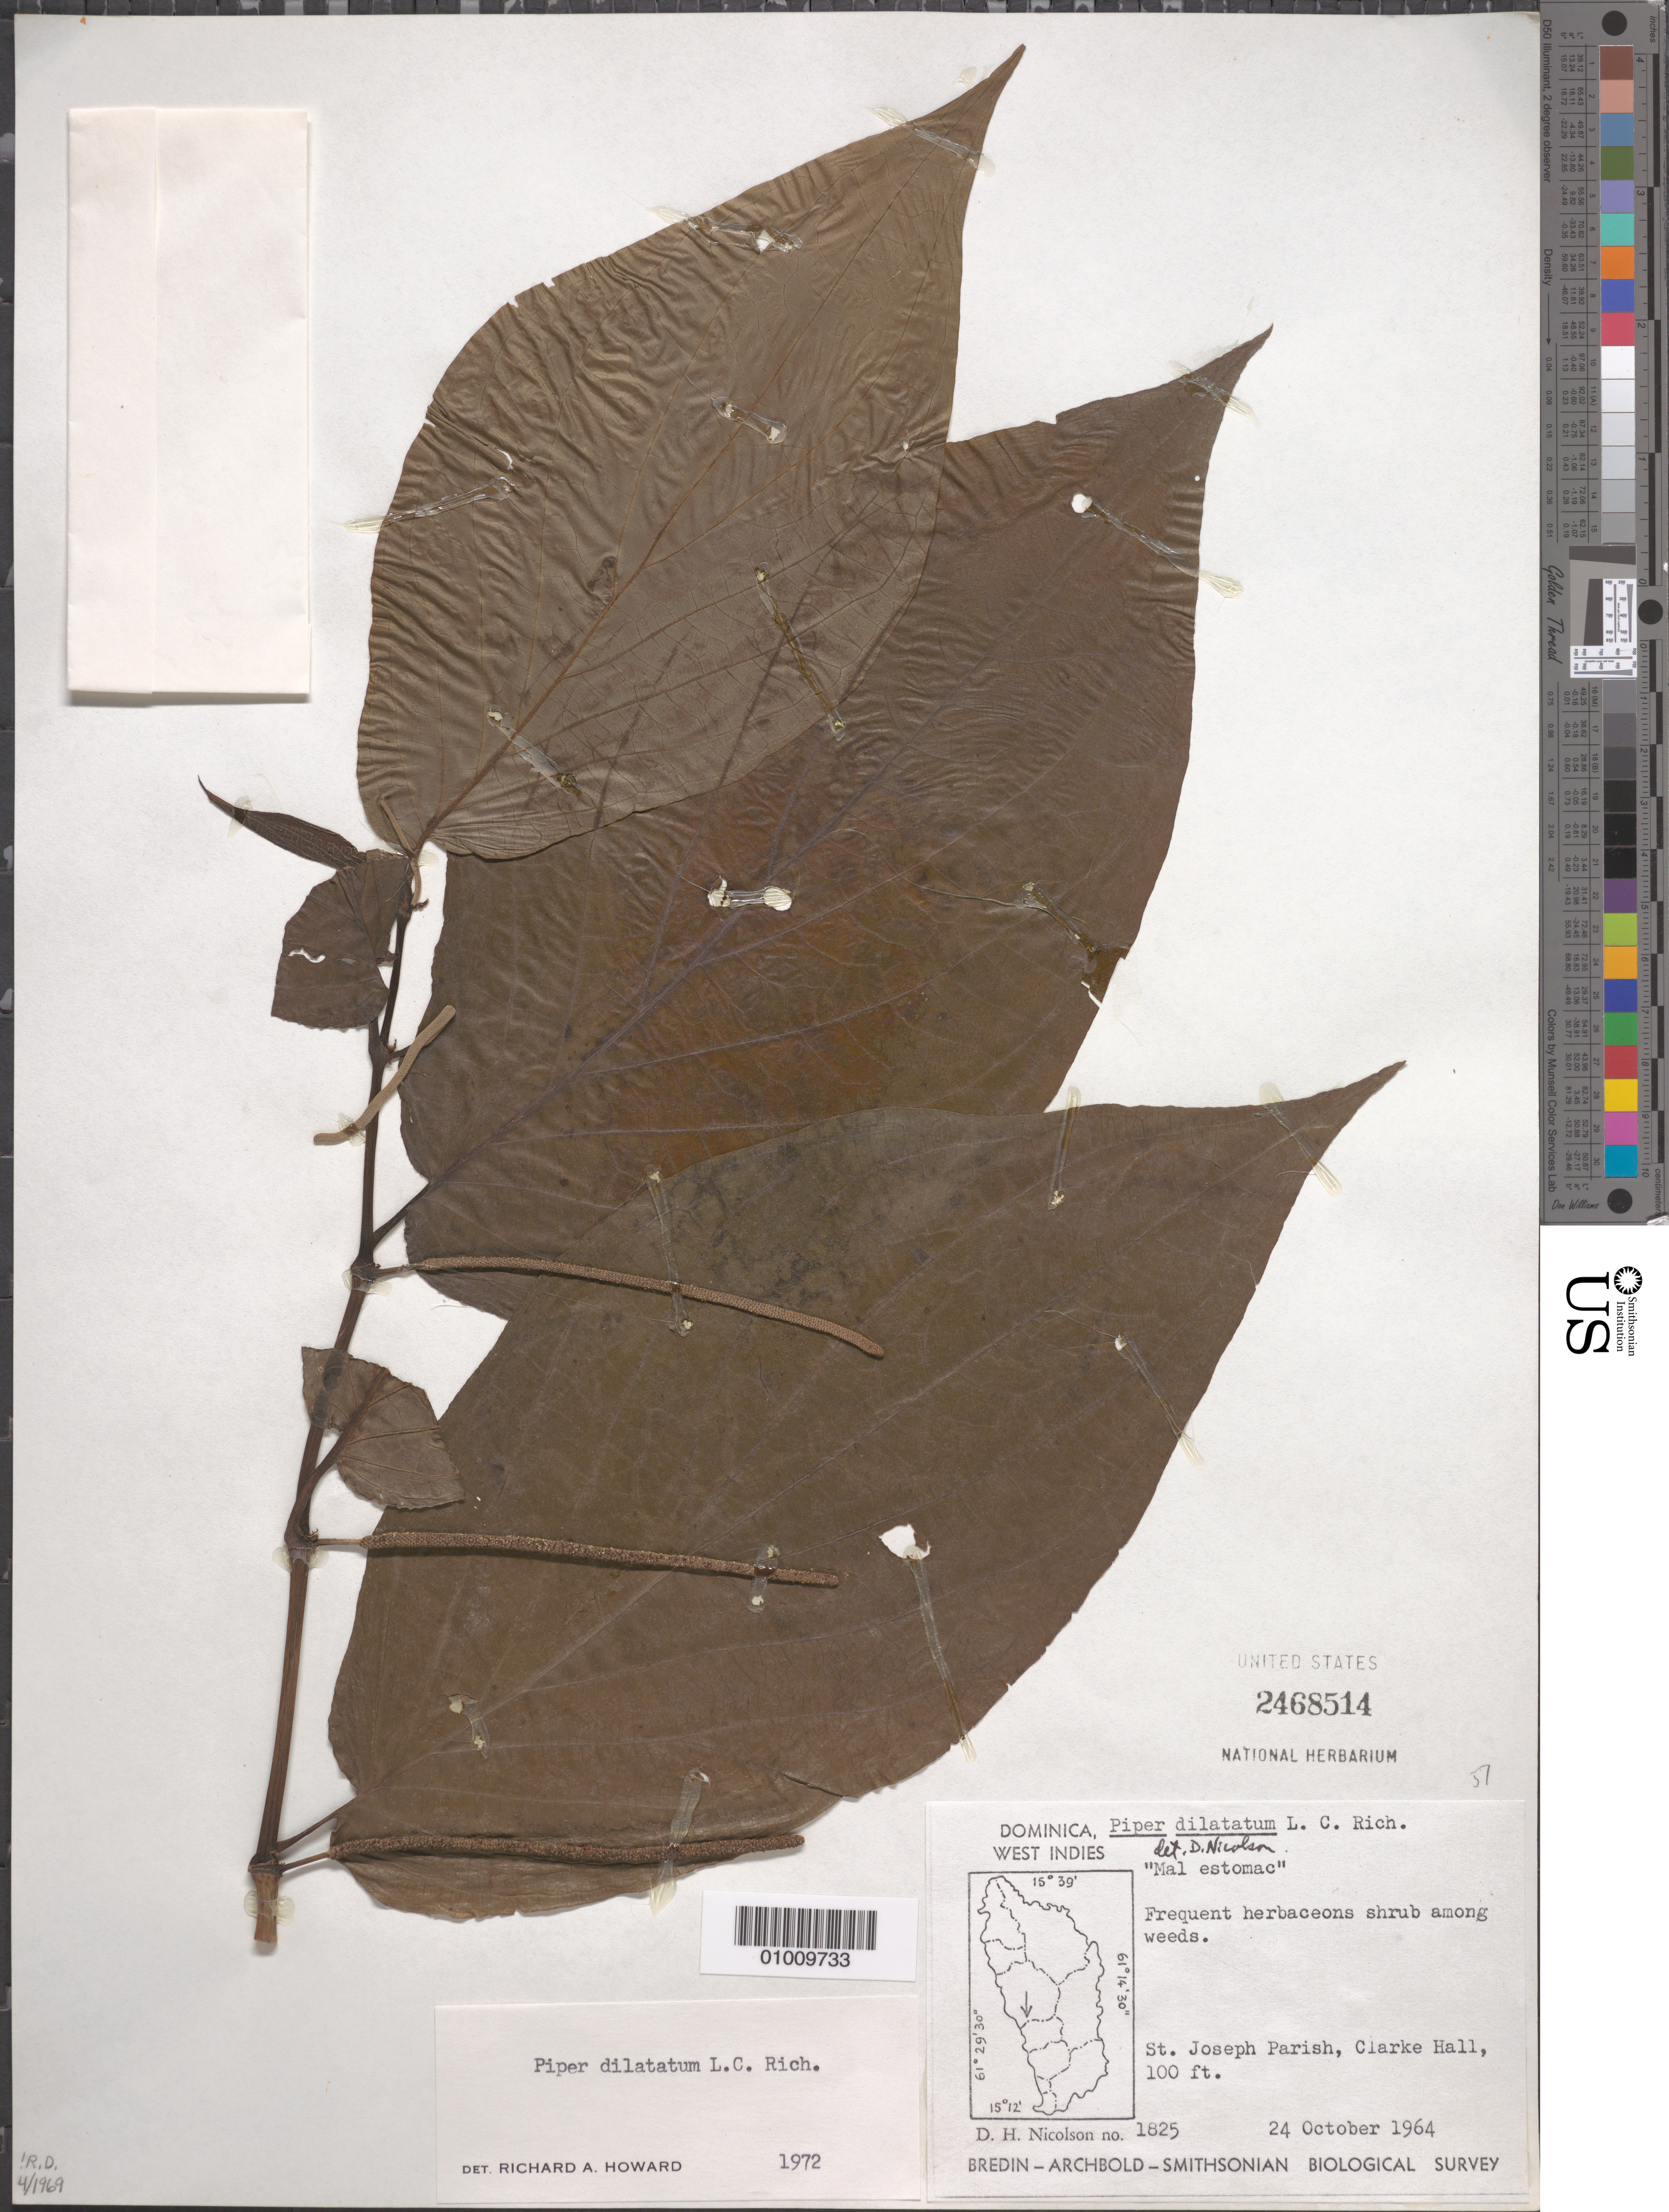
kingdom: Plantae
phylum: Tracheophyta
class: Magnoliopsida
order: Piperales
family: Piperaceae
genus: Piper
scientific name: Piper dilatatum var. dilatatum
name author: Rich.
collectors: D. H. Nicolson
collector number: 1825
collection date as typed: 24 Oct 1964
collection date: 1964-10-24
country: Dominica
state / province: St. Joseph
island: Dominica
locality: Clarke Hall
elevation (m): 30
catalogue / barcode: US 2468514